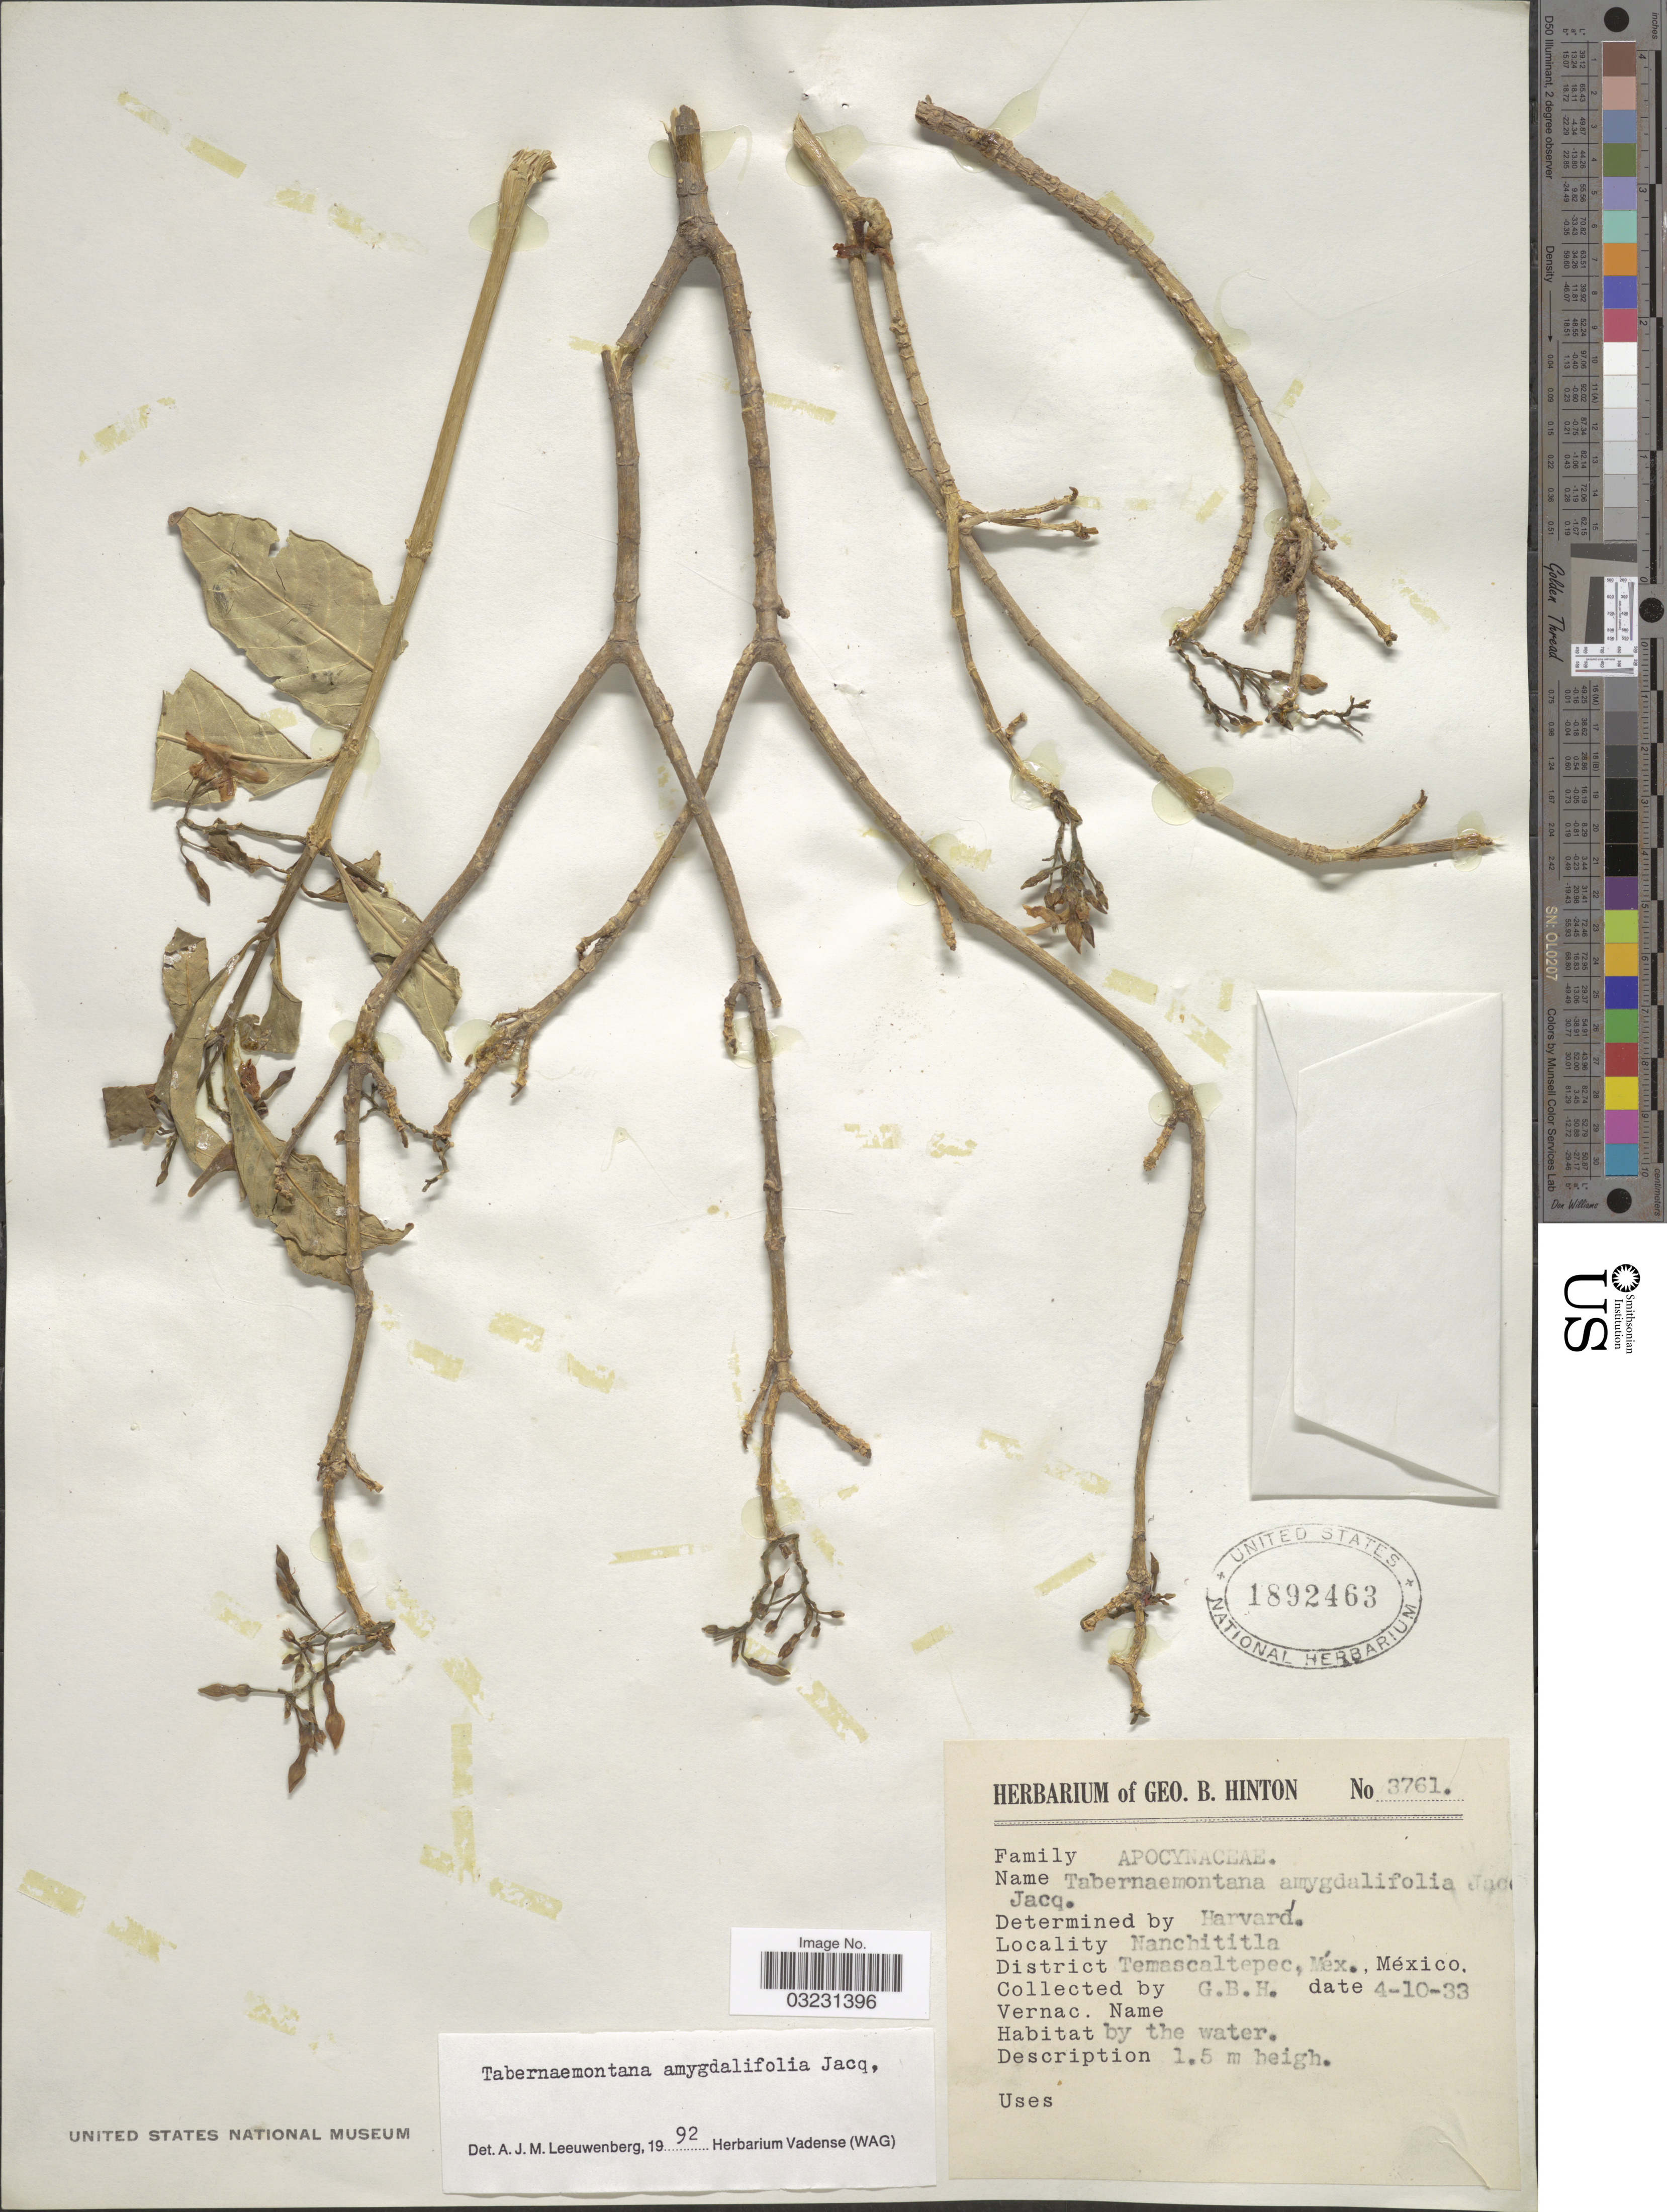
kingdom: Plantae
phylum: Tracheophyta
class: Magnoliopsida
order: Gentianales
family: Apocynaceae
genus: Tabernaemontana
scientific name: Tabernaemontana amygdalifolia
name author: Jacq.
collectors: G. B. Hinton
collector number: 3761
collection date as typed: Transcribed d/m/y: 4/10/33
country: Mexico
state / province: México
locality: Nanchititla, District Temascaltepec.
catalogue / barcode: US 1892463